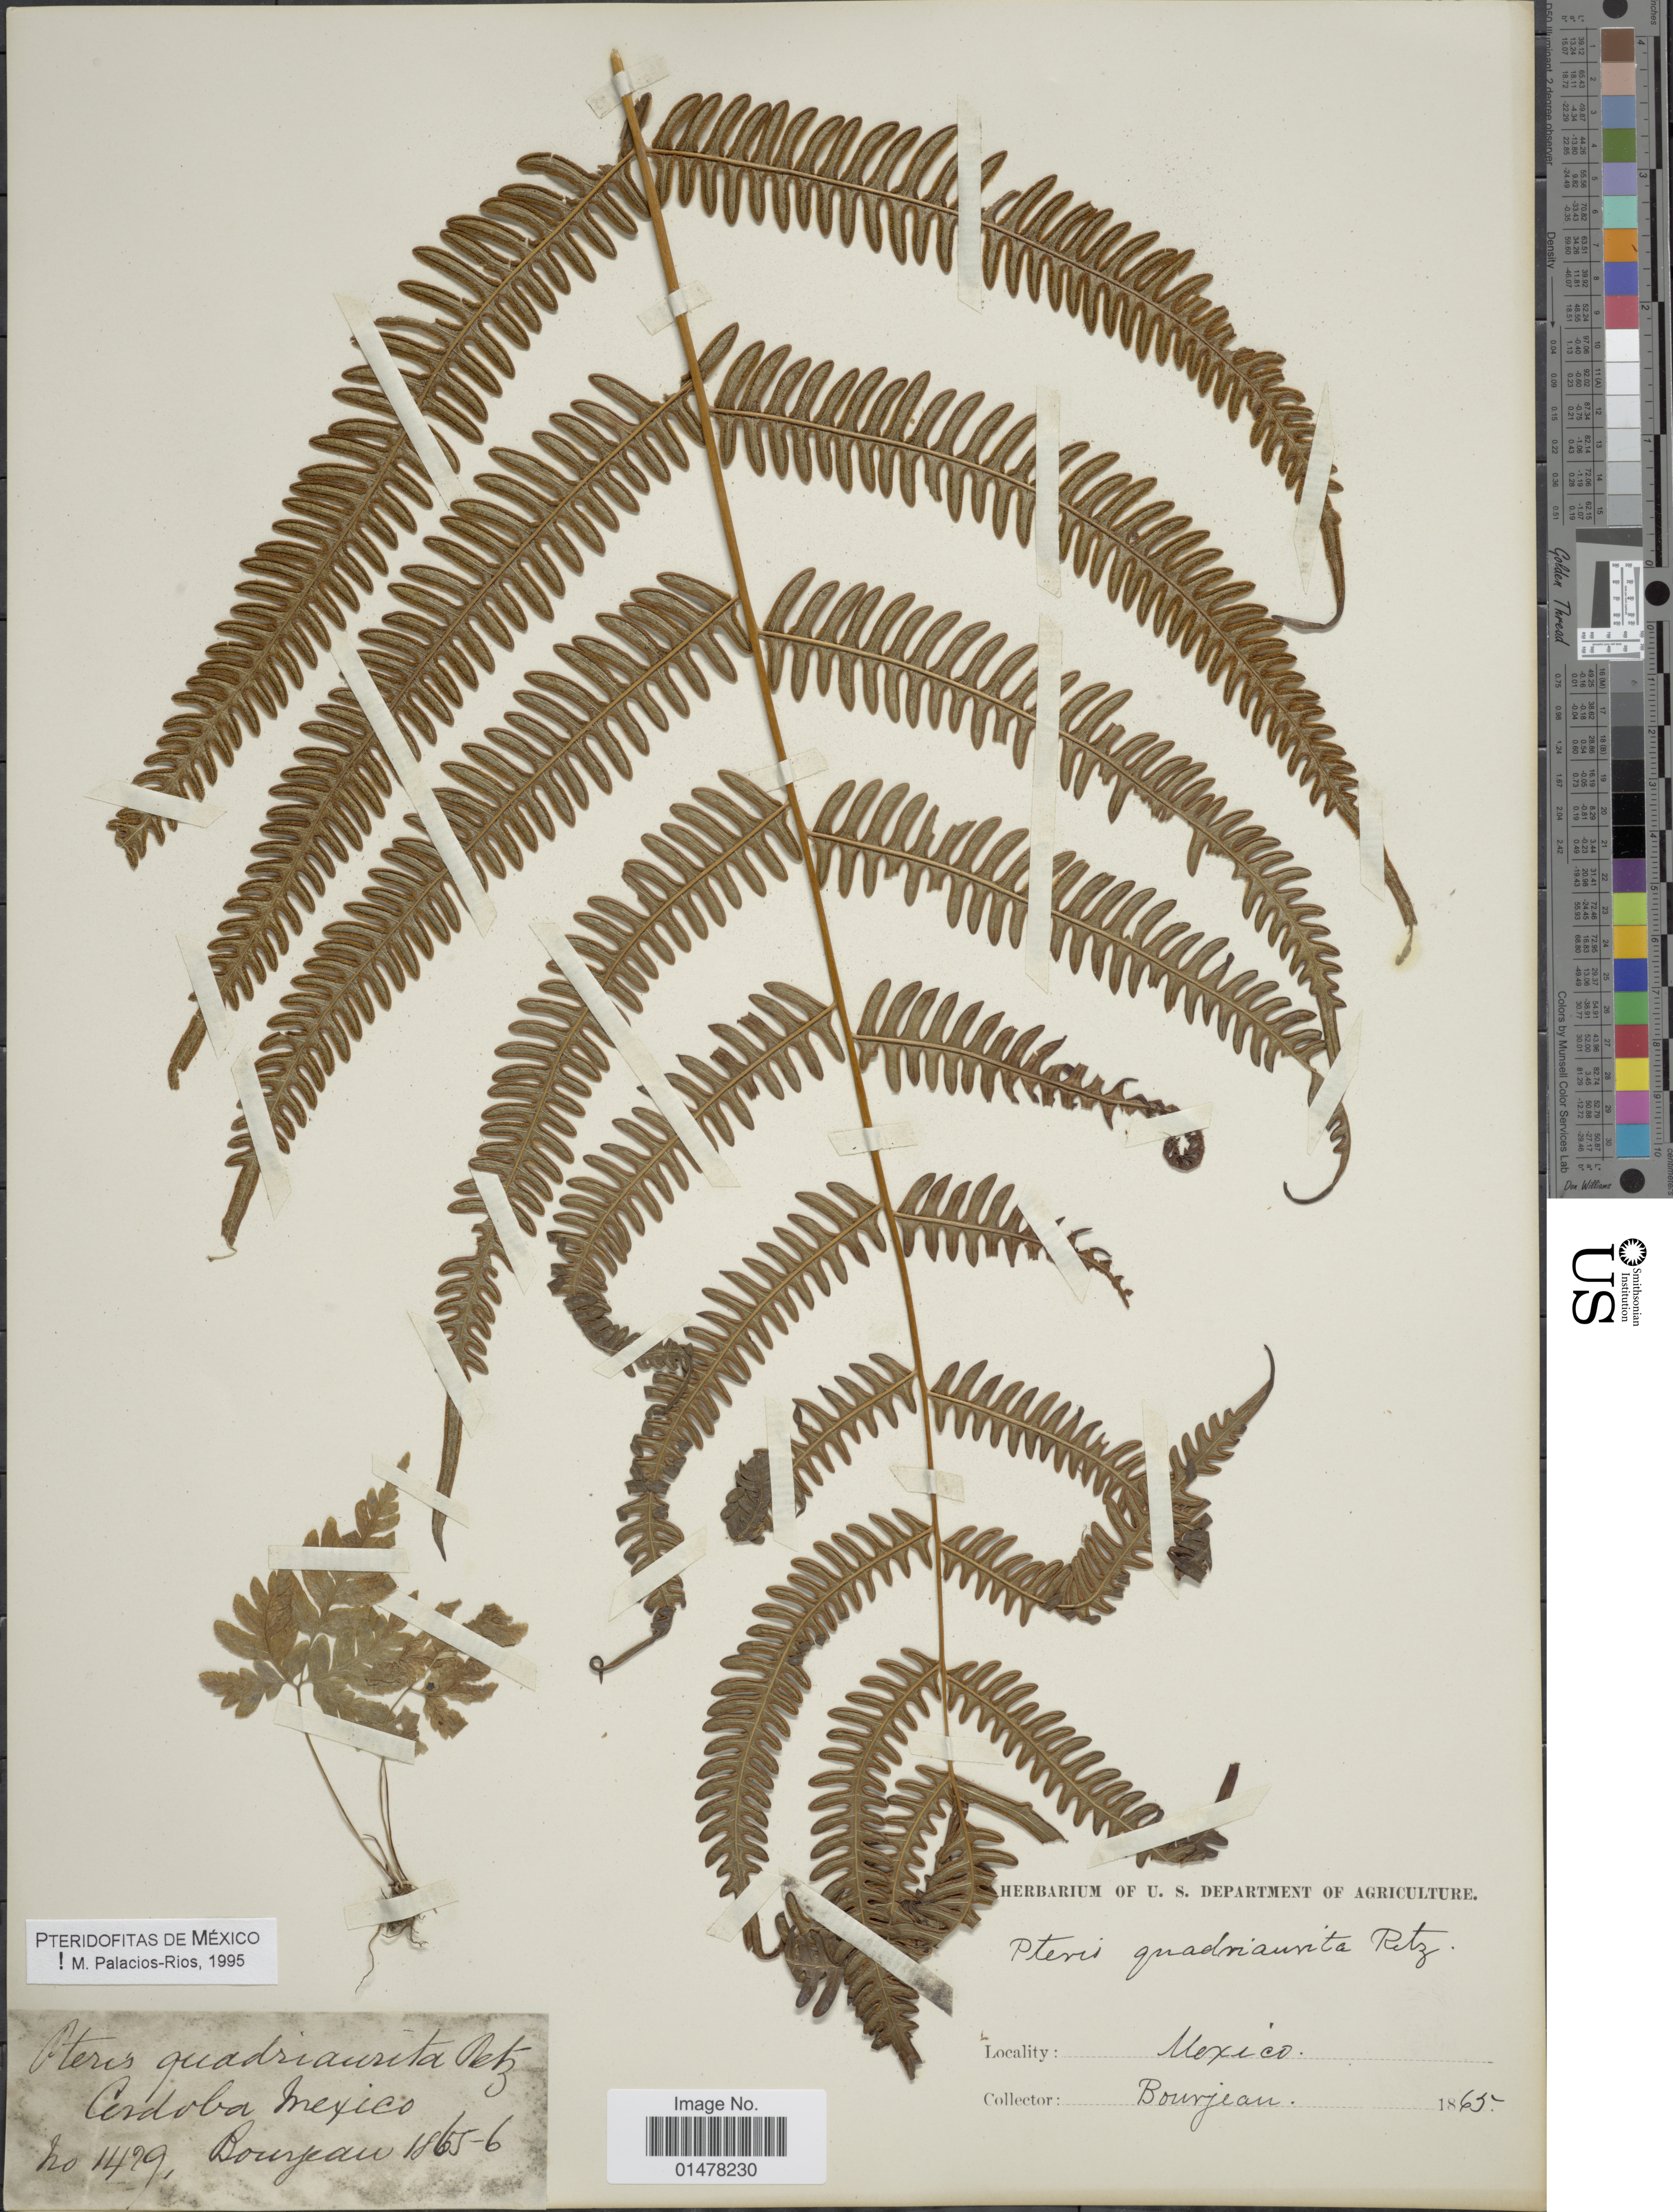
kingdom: Plantae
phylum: Tracheophyta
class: Polypodiopsida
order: Polypodiales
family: Pteridaceae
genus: Pteris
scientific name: Pteris quadriaurita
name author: Retz.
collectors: Bourjean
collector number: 1479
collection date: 1865/1866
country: Mexico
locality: Cordoba Mexico